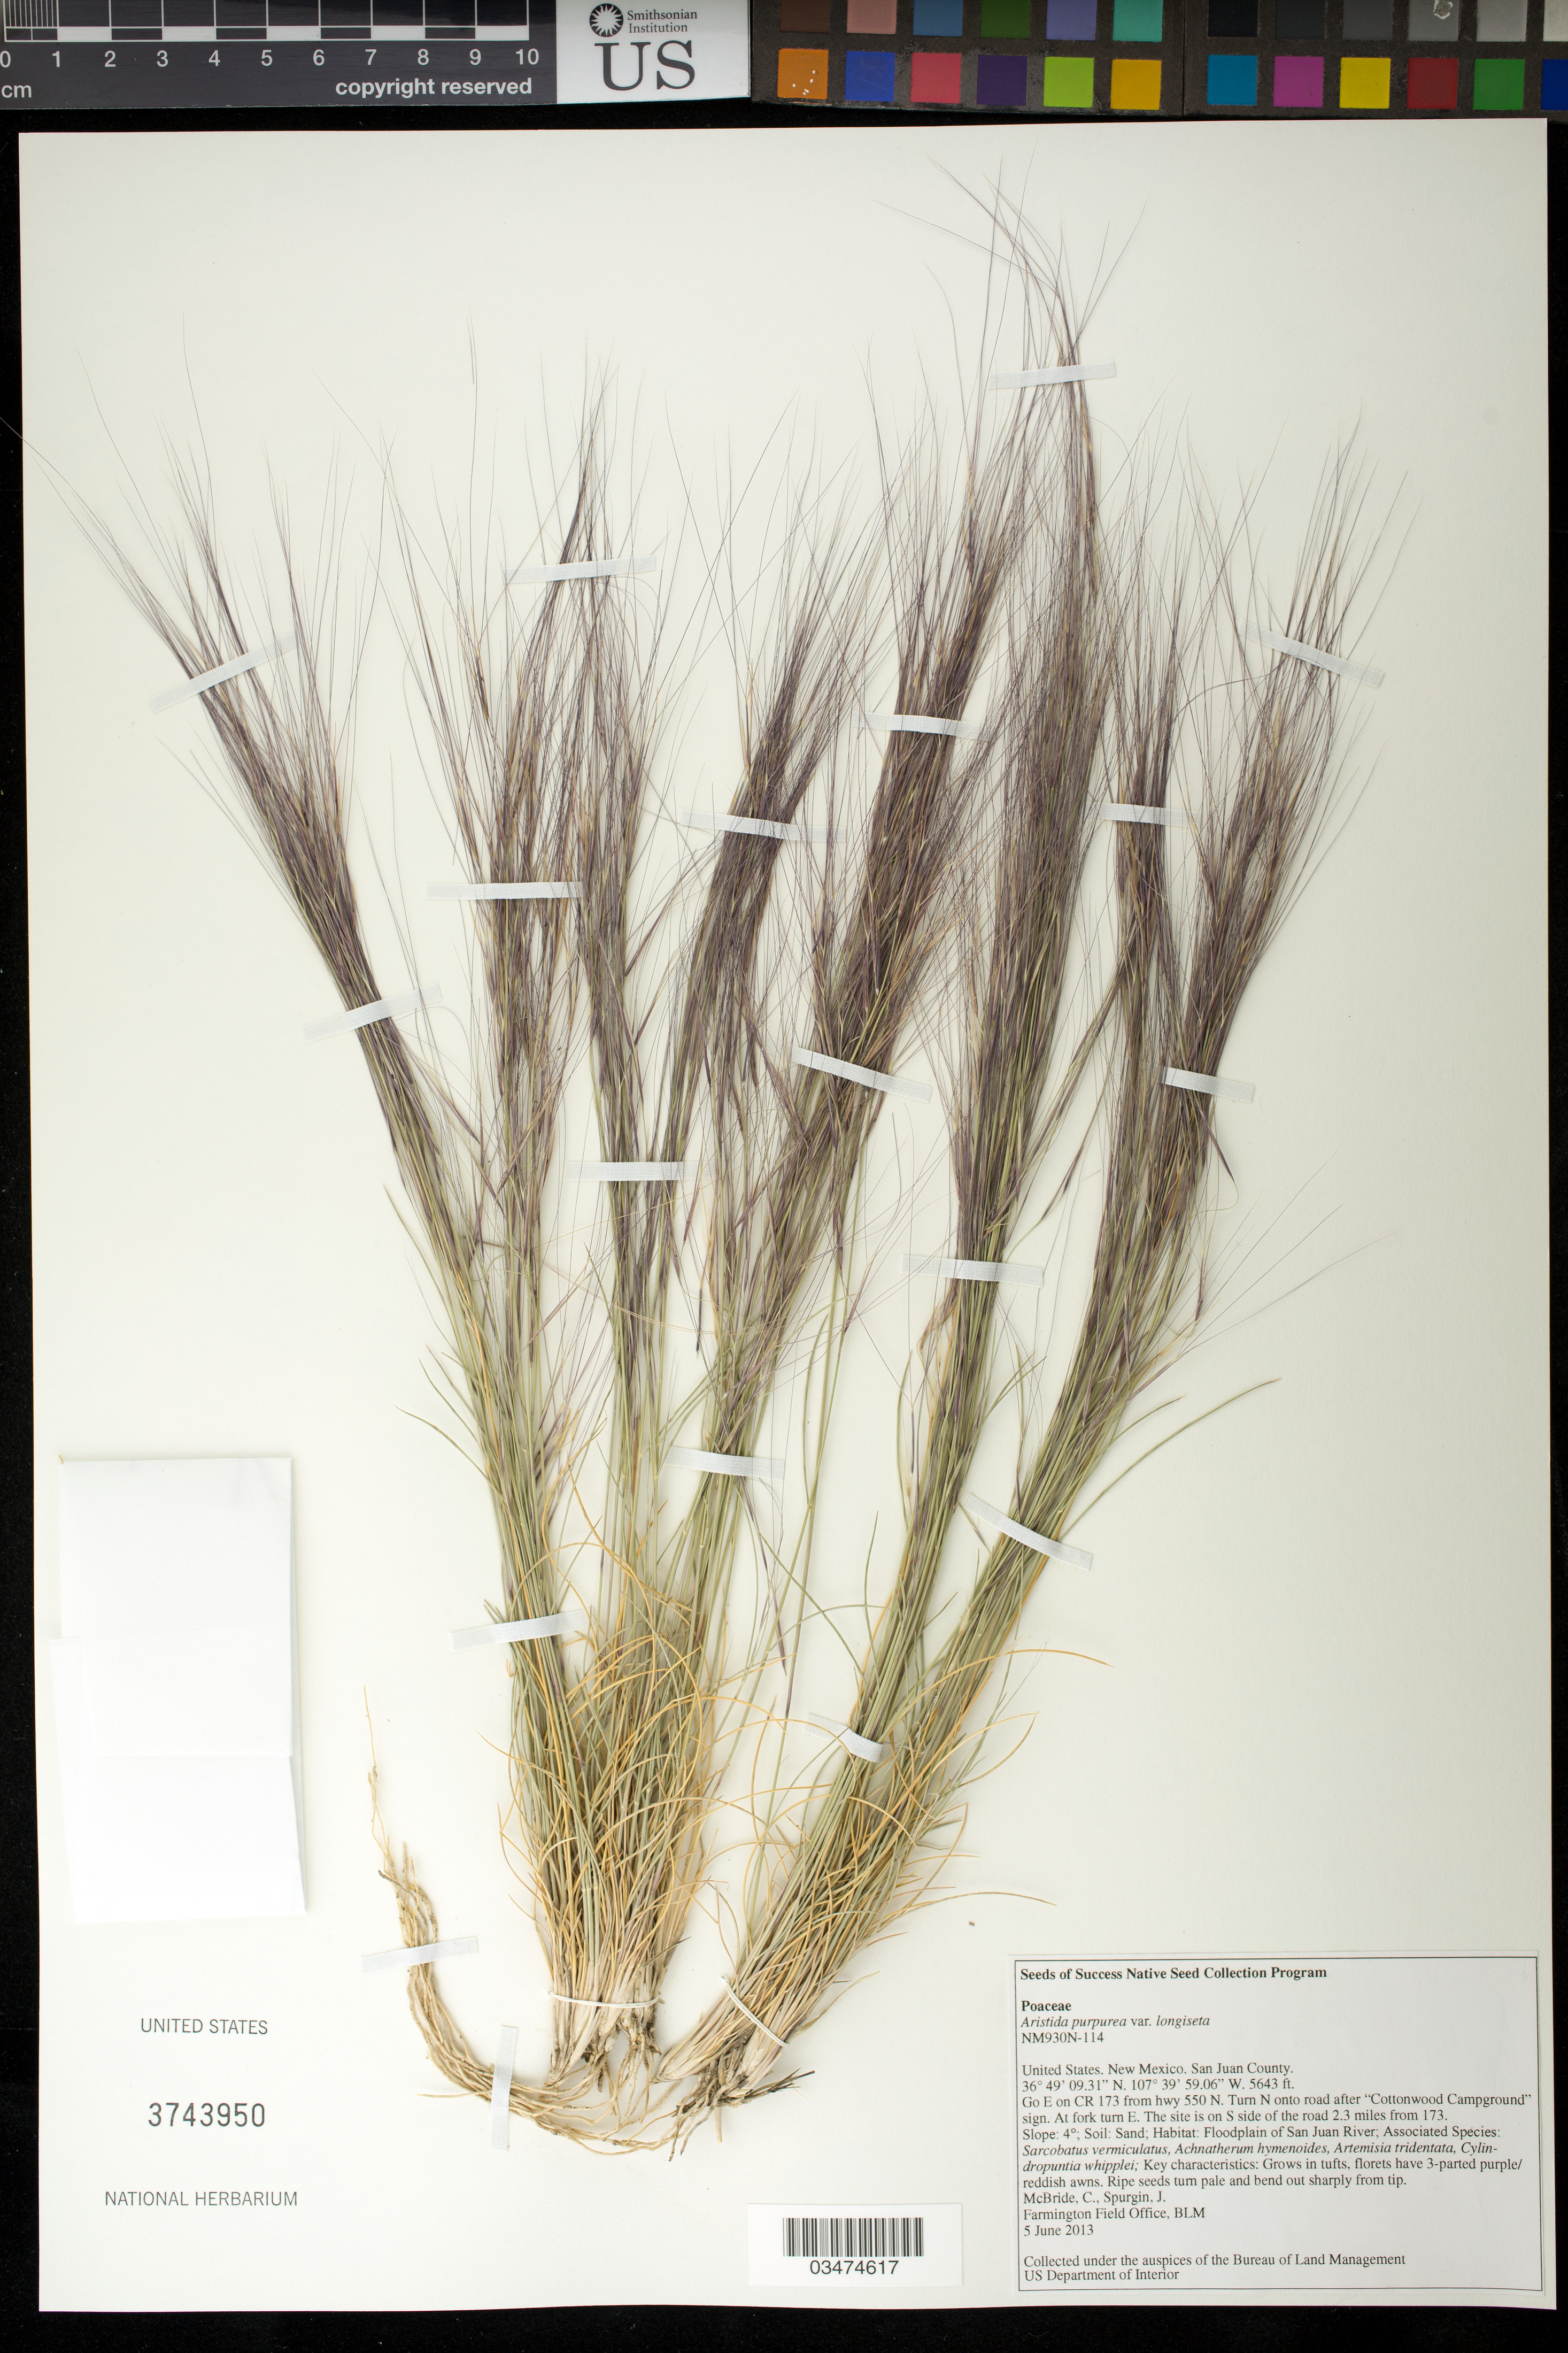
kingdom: Plantae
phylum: Tracheophyta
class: Liliopsida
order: Poales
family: Poaceae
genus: Aristida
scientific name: Aristida purpurea var. longiseta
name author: (Steud.) Vasey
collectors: C. McBride & J. Spurgin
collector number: NM930N-114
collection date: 2013-06-05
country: United States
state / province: New Mexico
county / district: San Juan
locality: Near "Cottonwood Campground", 2.3 mi. from CR 173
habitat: Sand. Floodplain of San Juan River.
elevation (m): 1720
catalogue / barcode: US 3743950